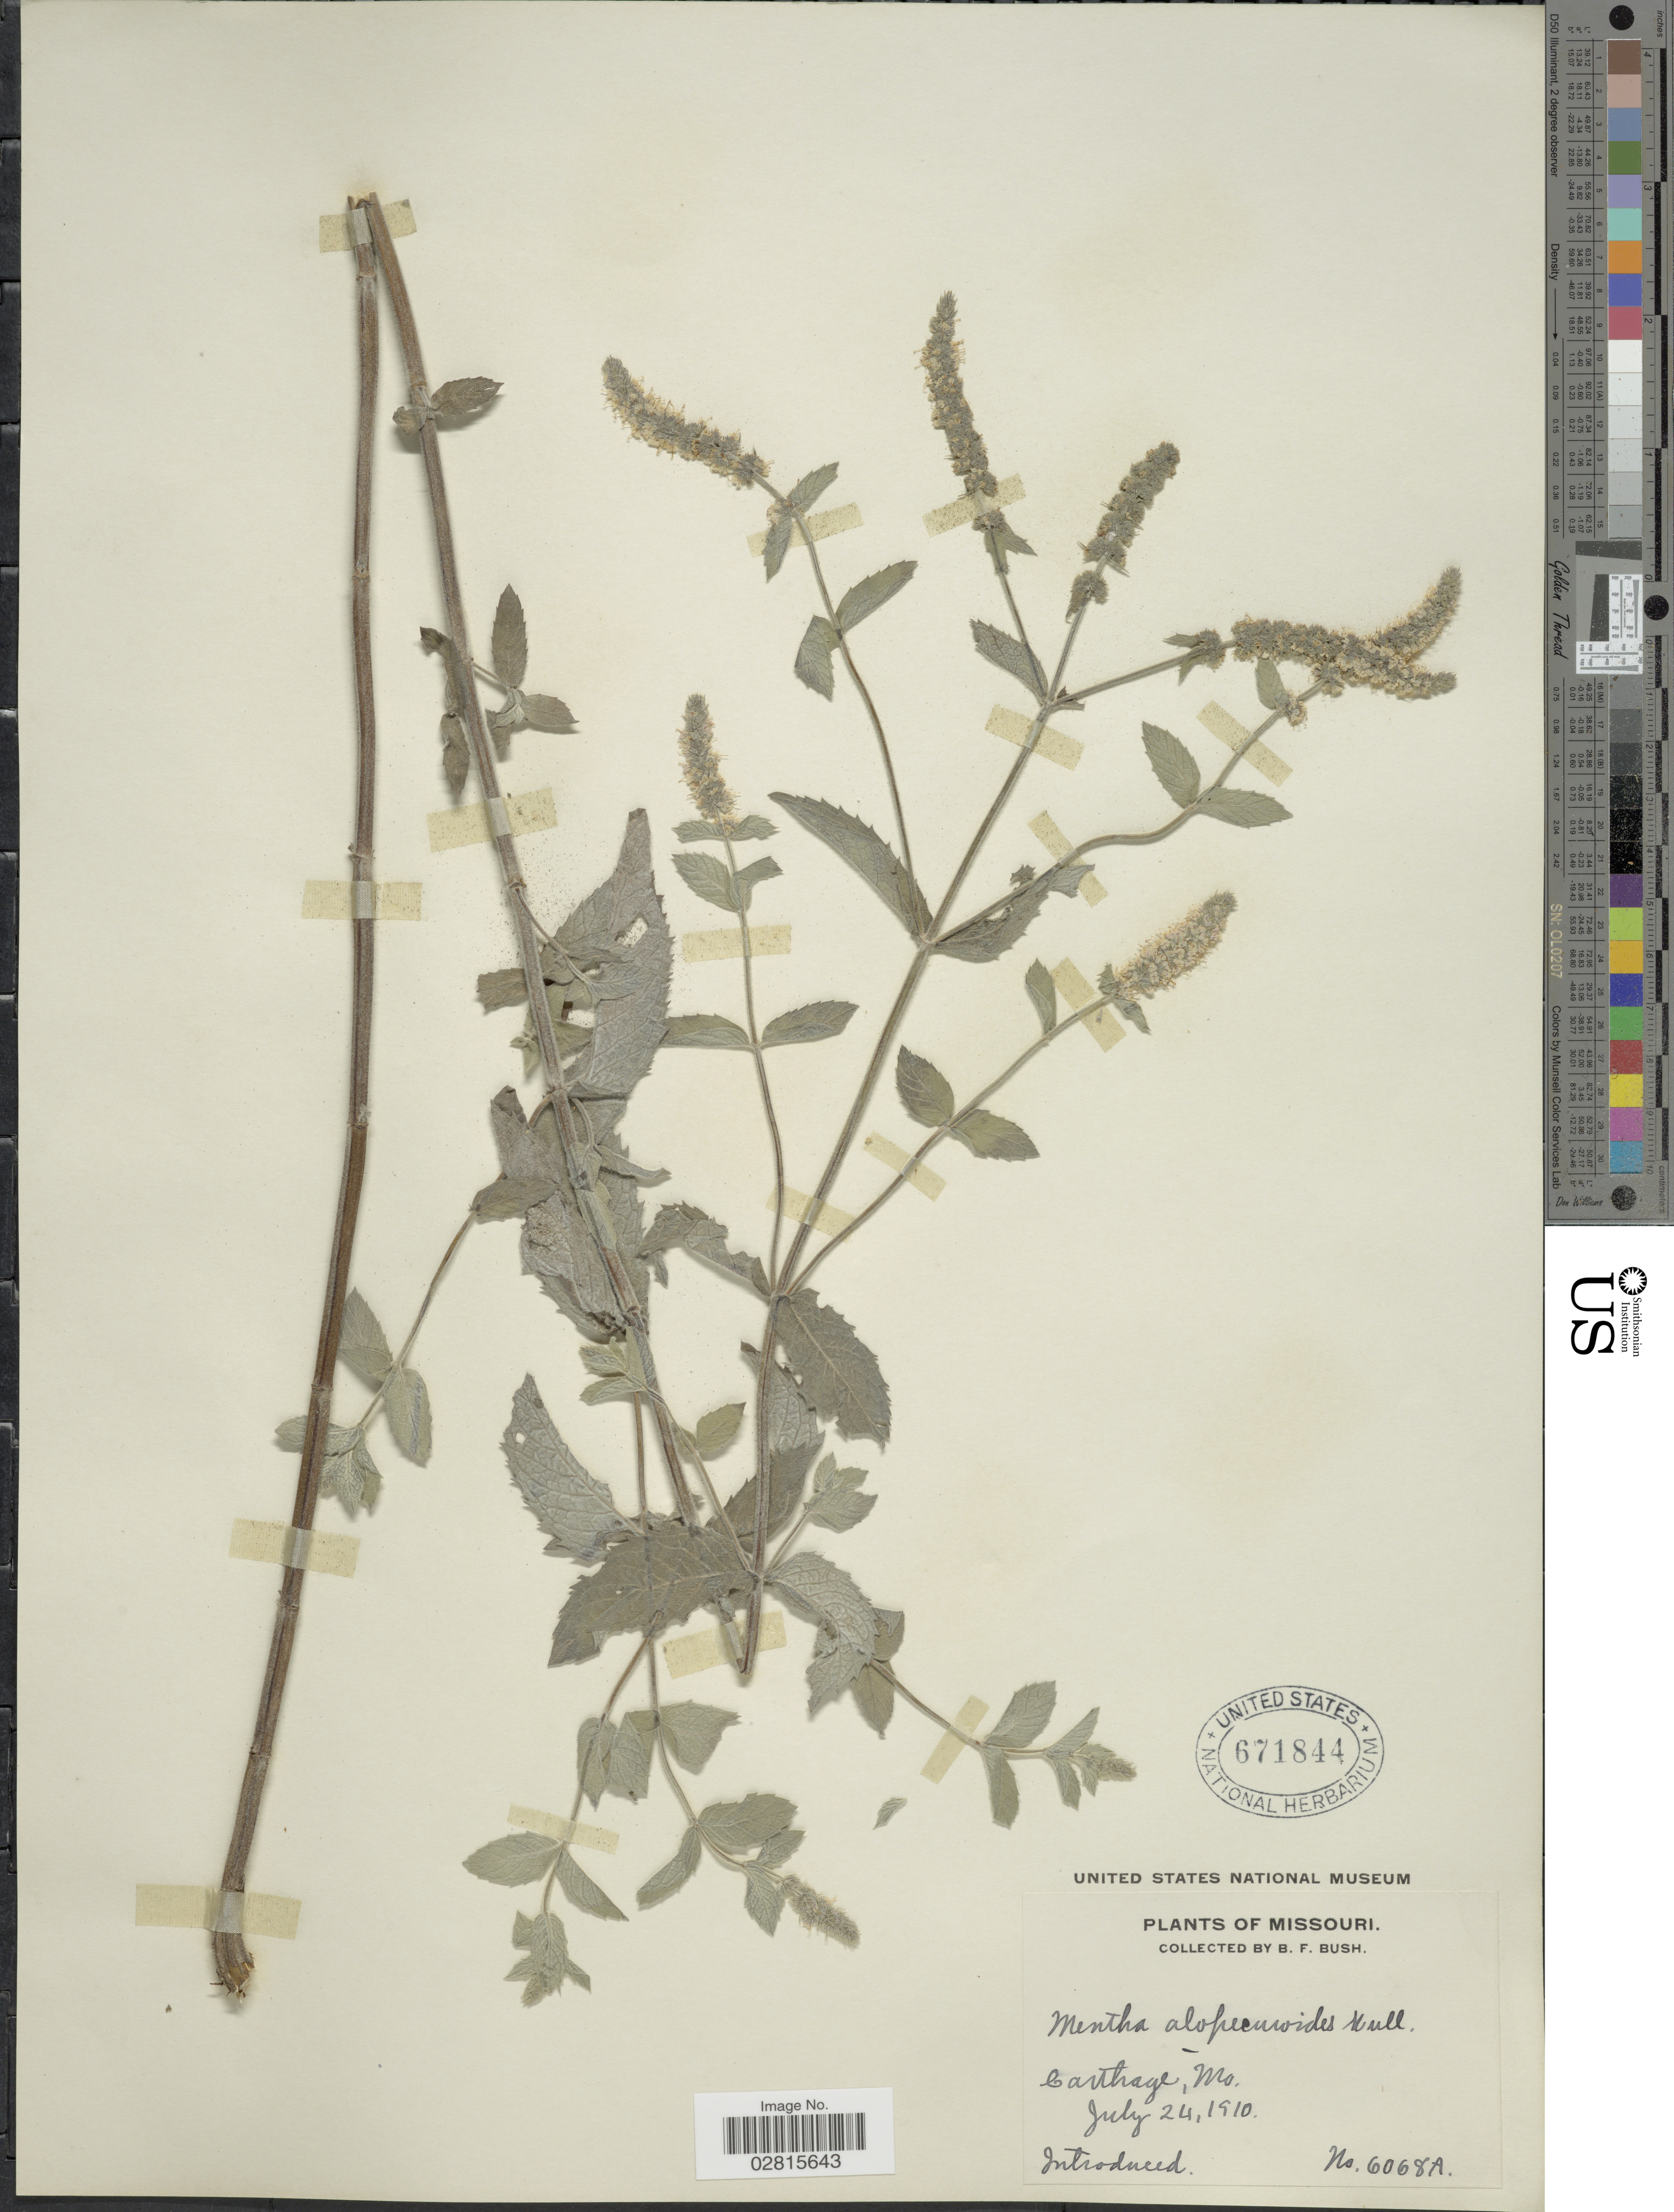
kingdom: Plantae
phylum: Tracheophyta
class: Magnoliopsida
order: Lamiales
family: Lamiaceae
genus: Mentha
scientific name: Mentha longifolia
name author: (L.) L.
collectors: B. F. Bush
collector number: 6068A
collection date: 1910-07-24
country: United States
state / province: Missouri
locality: Carthage, Mo.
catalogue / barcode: US 671844